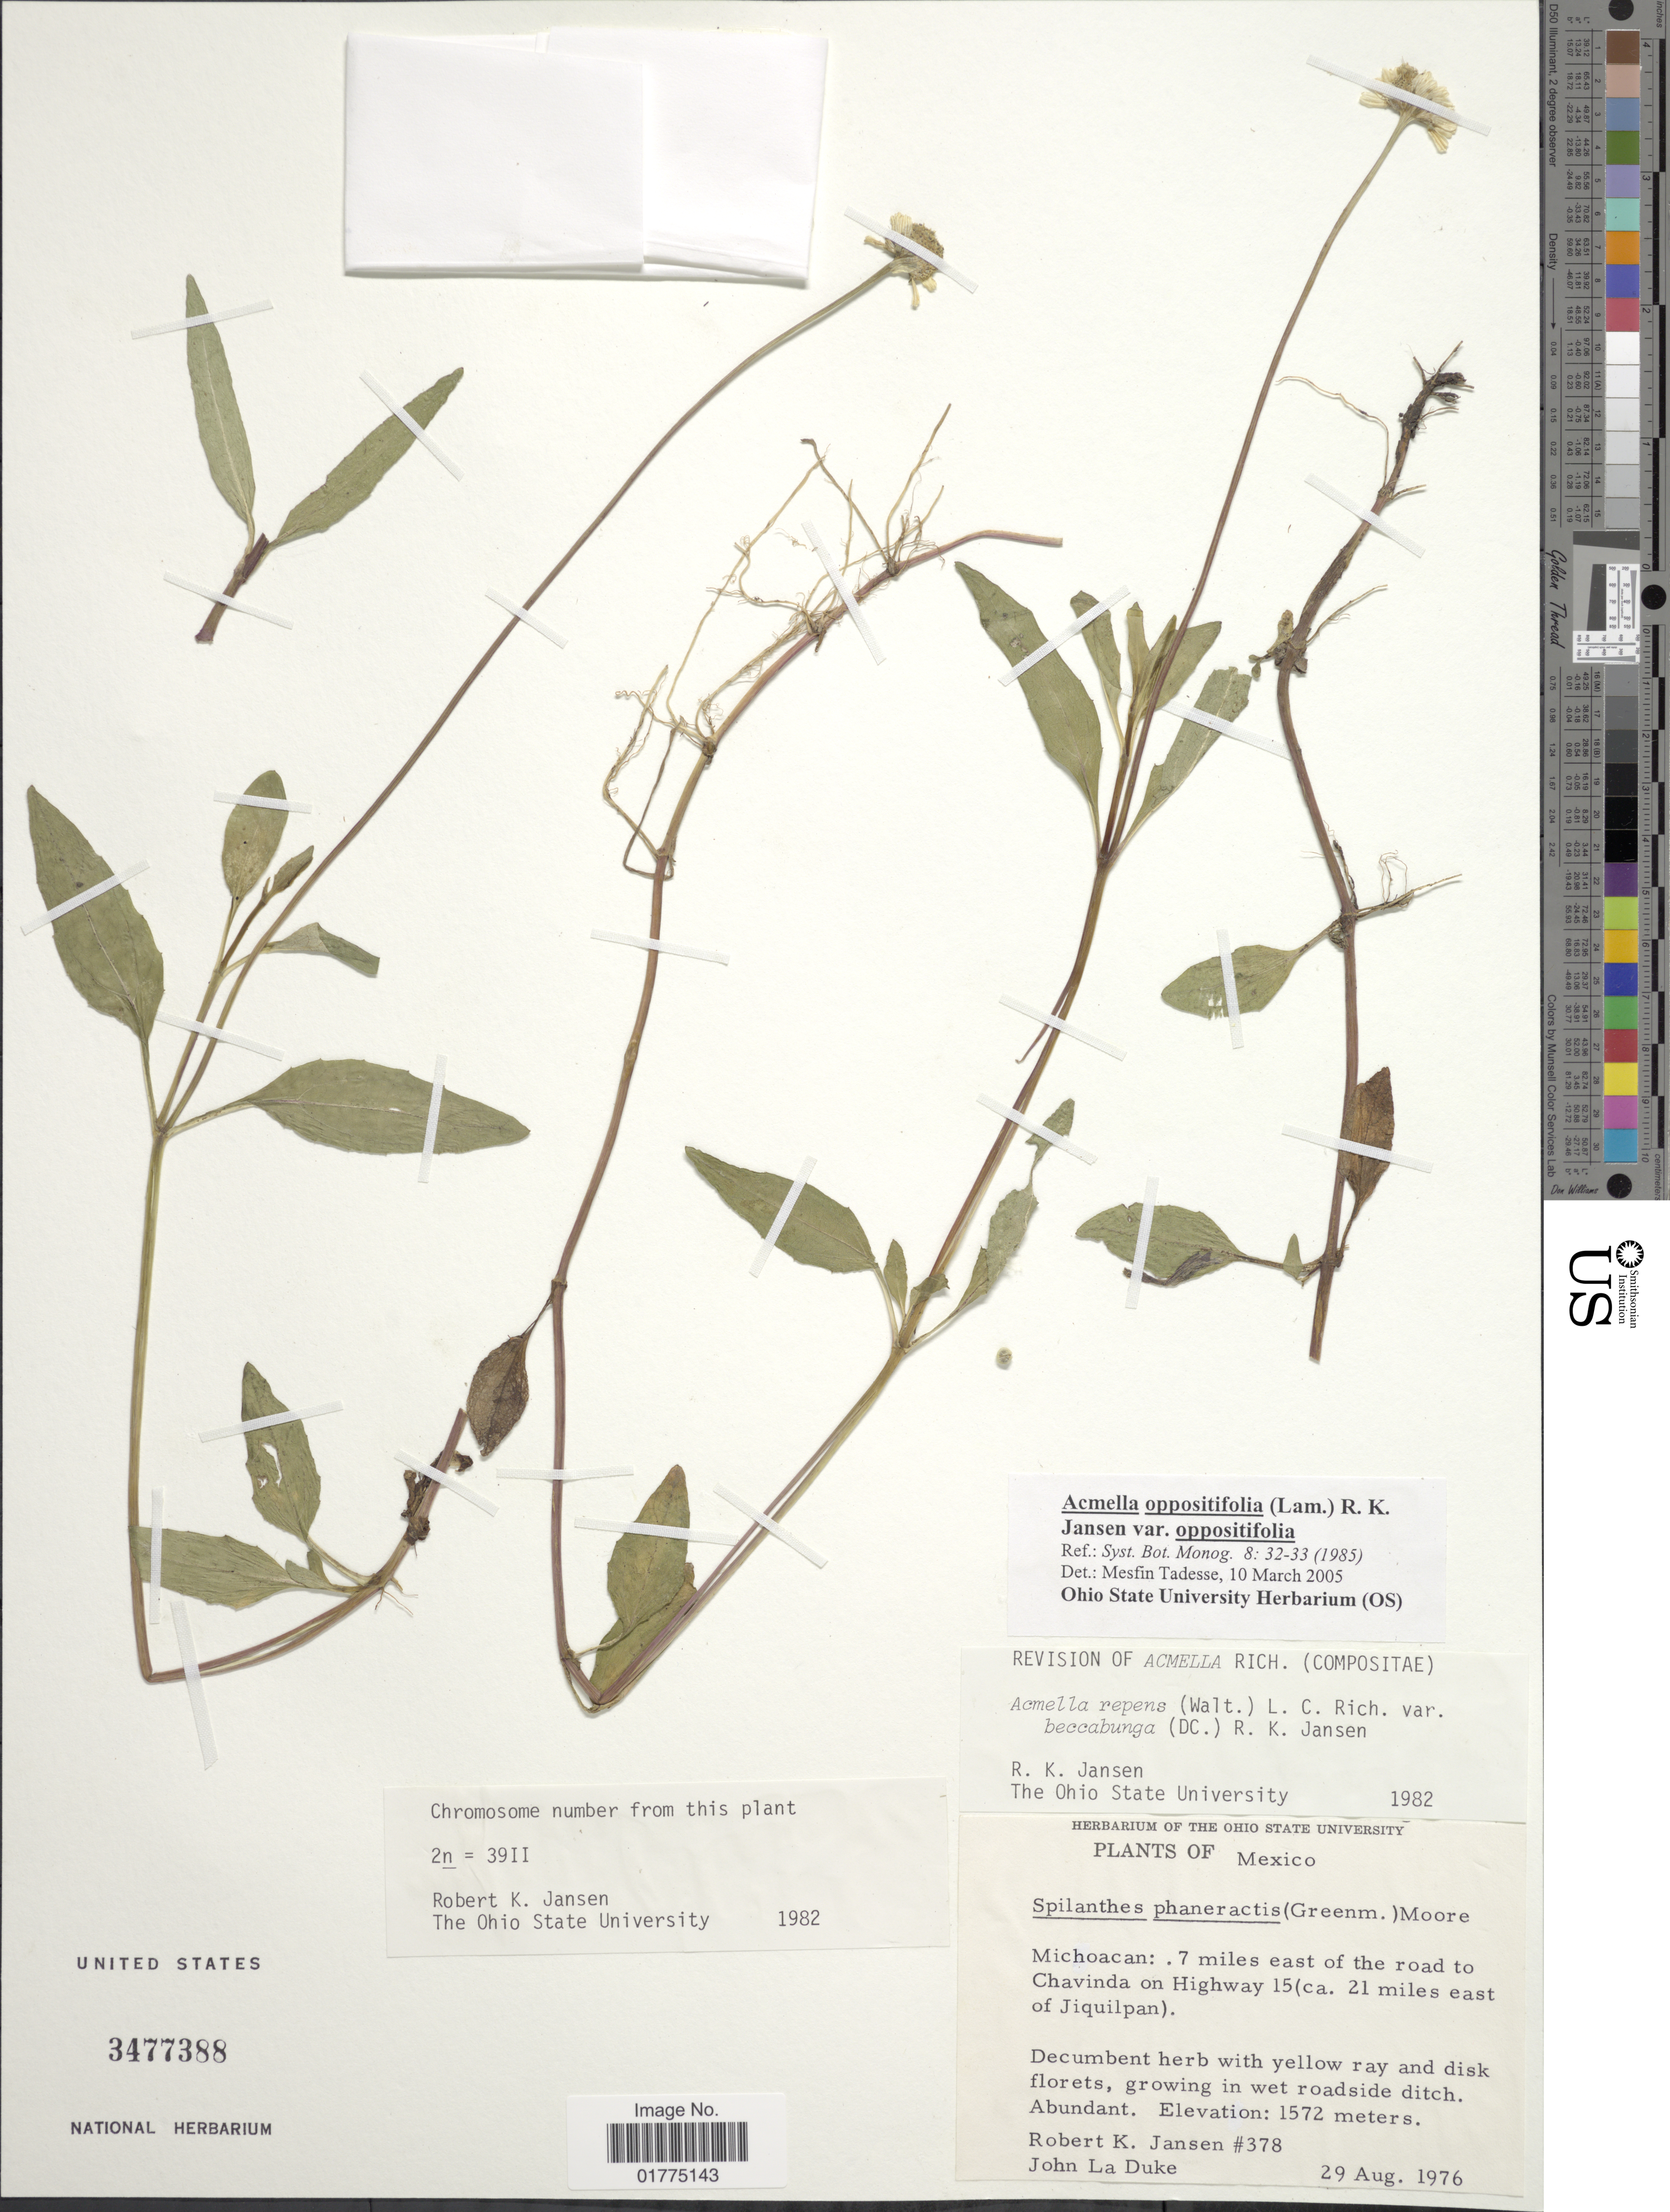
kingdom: Plantae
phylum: Tracheophyta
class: Magnoliopsida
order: Asterales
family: Asteraceae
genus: Heliopsis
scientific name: Heliopsis buphthalmoides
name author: (Jacq.) Dunal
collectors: R. K. Jansen & J. La Duke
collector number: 378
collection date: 1976-08-29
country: Mexico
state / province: Michoacán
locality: Michoacan: 7 miles east of the road to Chavinda on Highway 15 (ca. 21 miles east of Jiquilpan)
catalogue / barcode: US 3477388